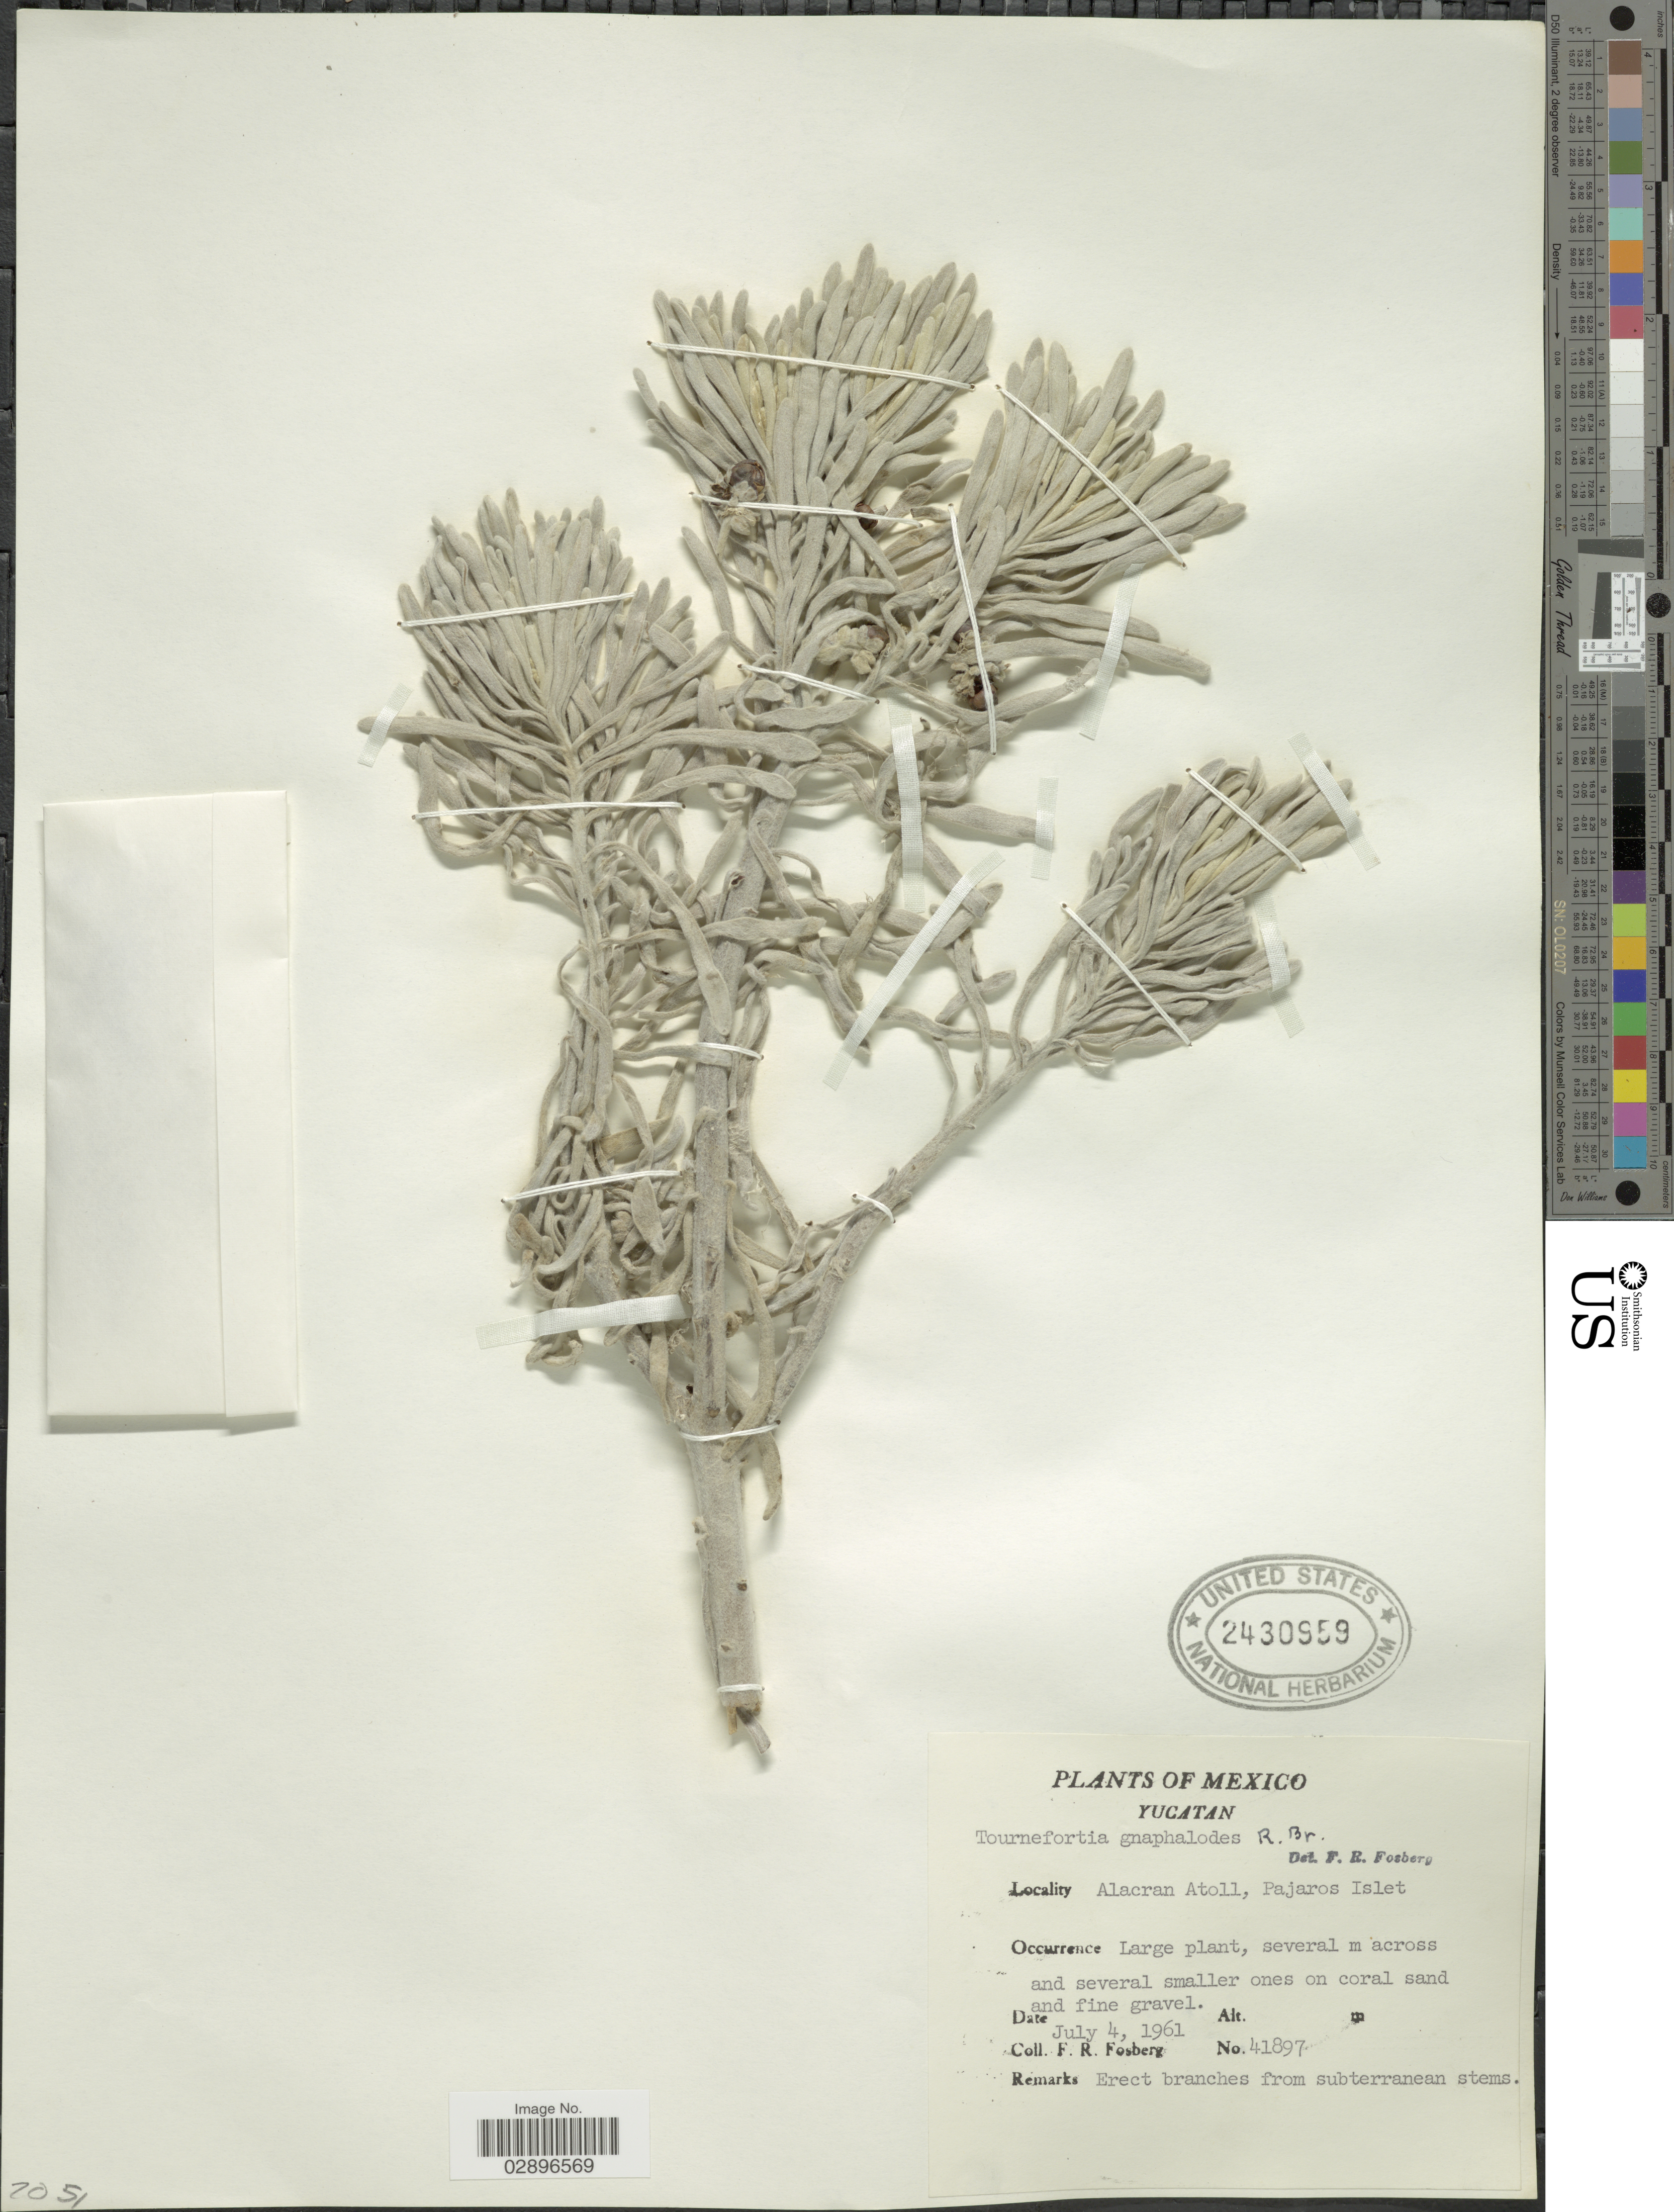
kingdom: Plantae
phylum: Tracheophyta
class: Magnoliopsida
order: Boraginales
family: Heliotropiaceae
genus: Tournefortia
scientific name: Tournefortia gnaphalodes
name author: (L.) R. Br. ex Roem. & Schult.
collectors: F. R. Fosberg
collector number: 41897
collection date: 1961-07-04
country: Mexico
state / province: Yucatán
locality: Alacran Atoll, Pajaros Islet.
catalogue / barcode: US 2430959